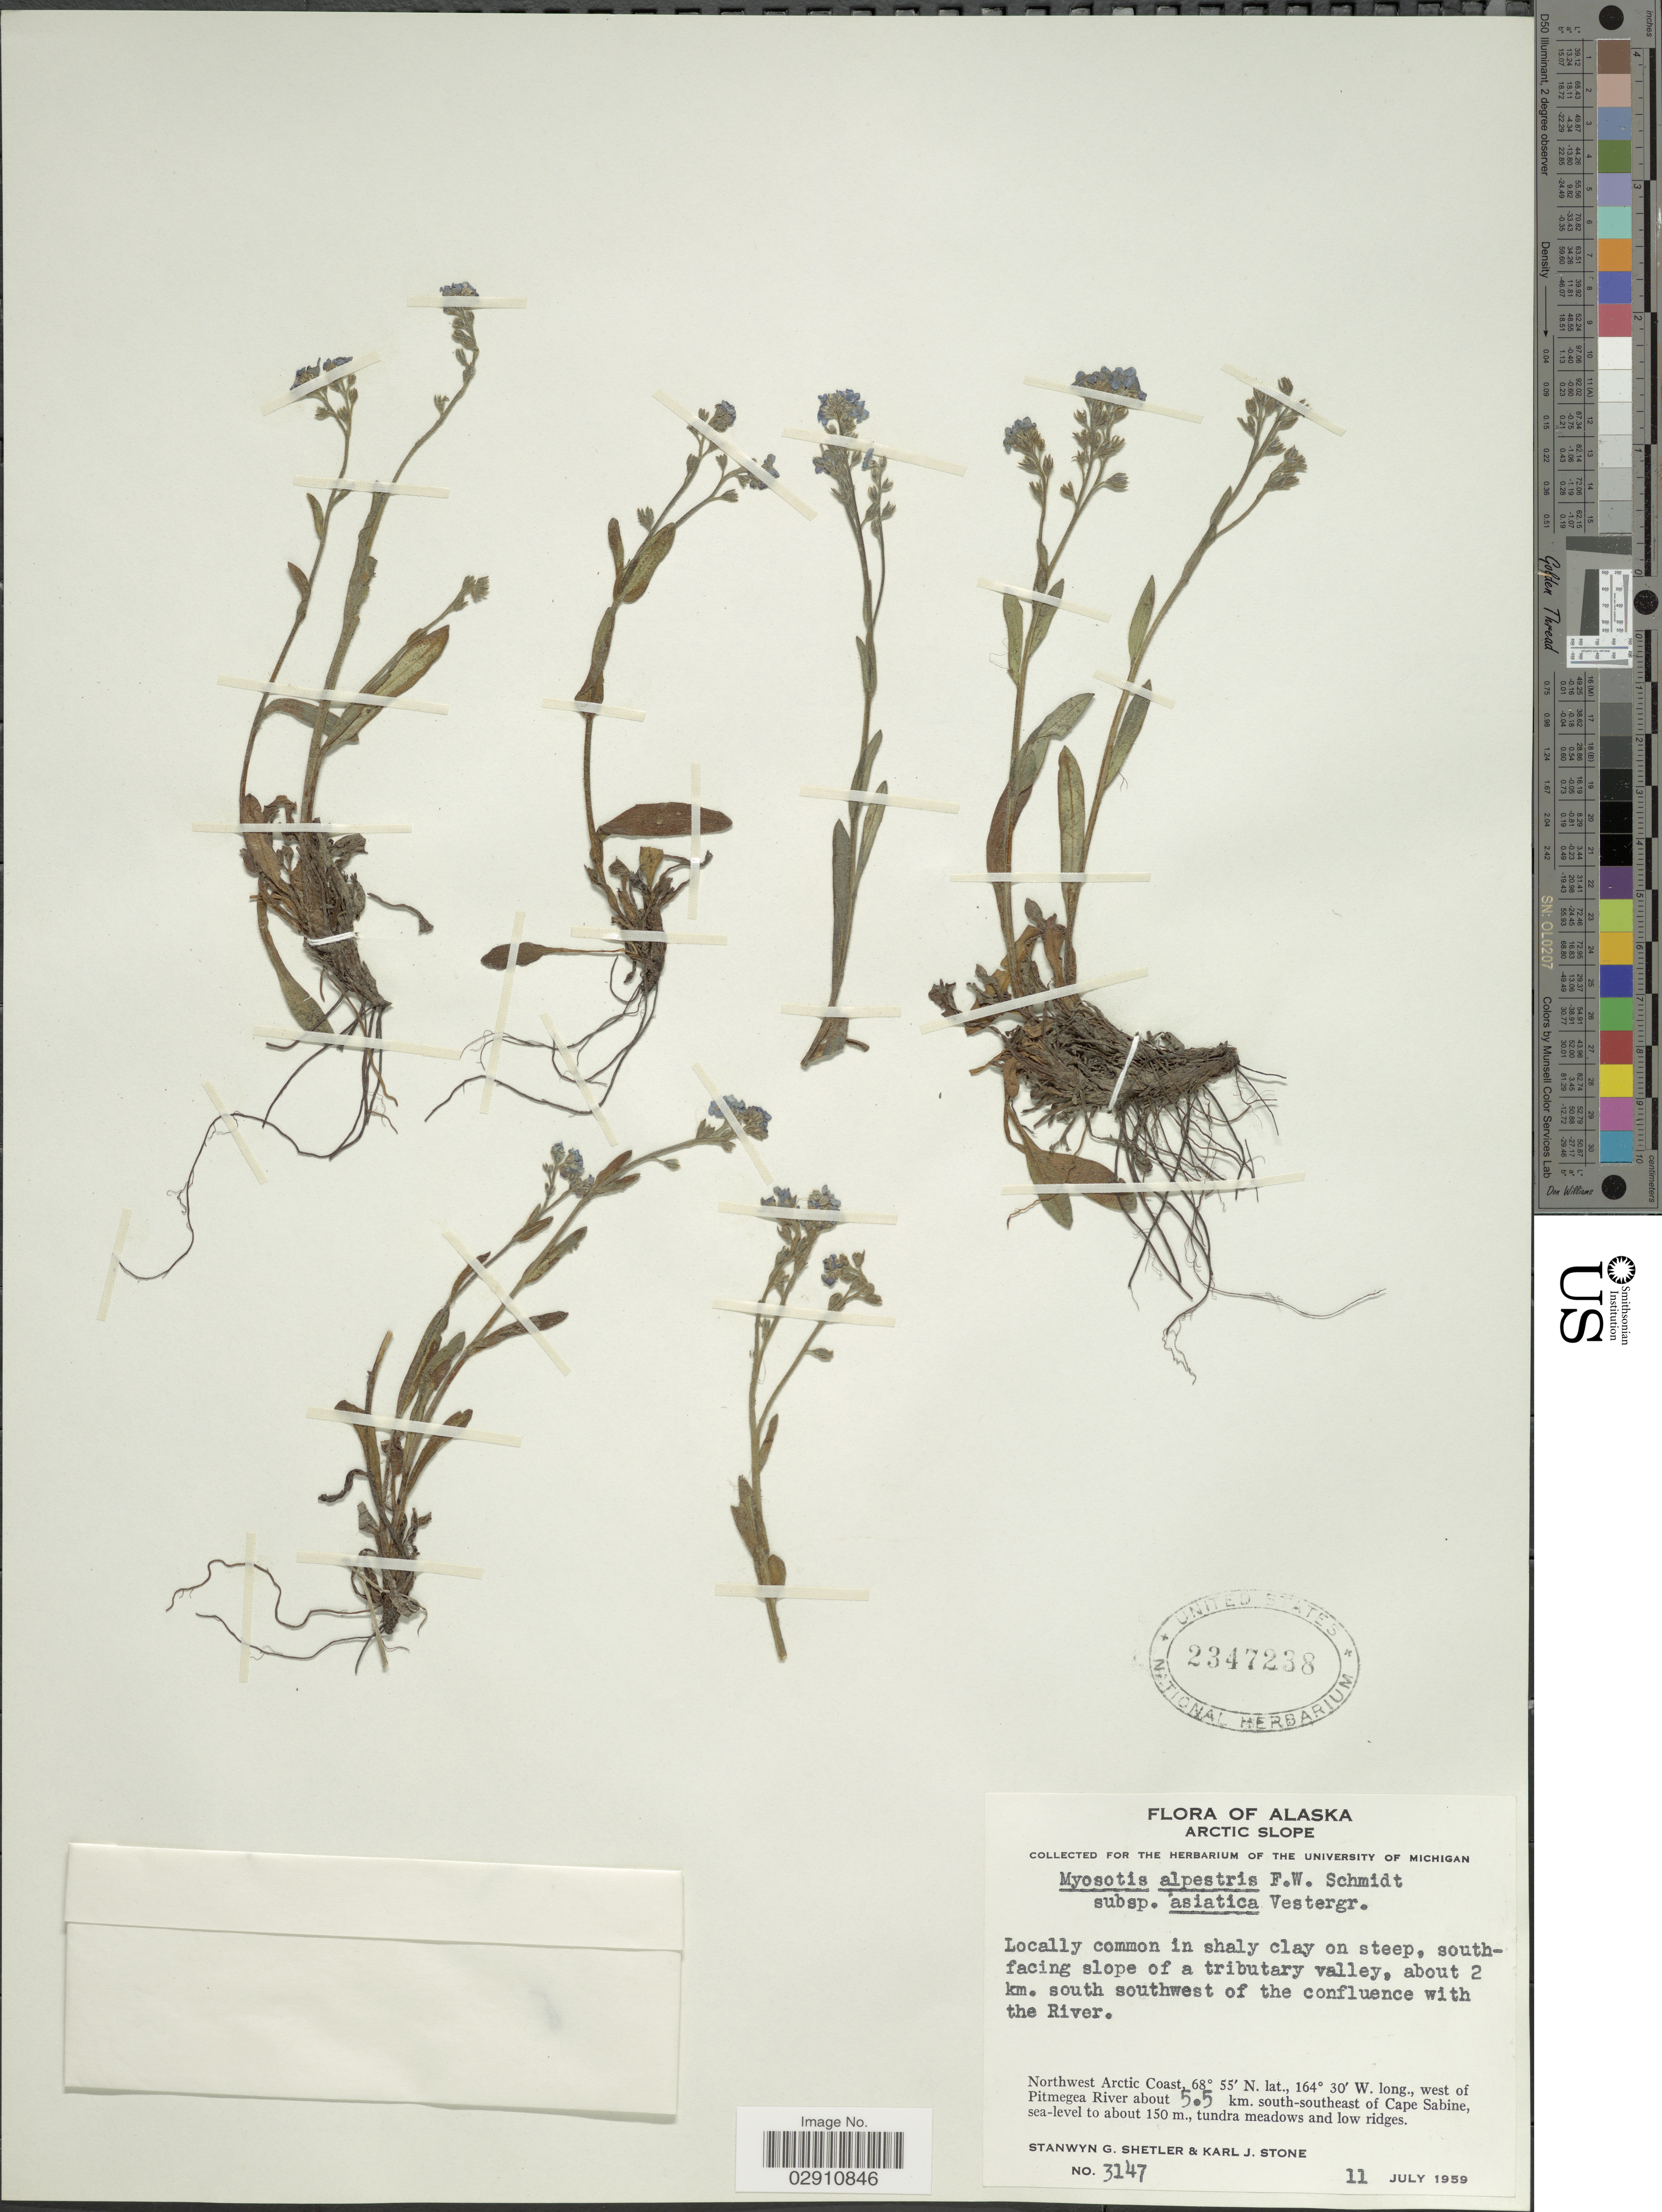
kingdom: Plantae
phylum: Tracheophyta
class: Magnoliopsida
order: Boraginales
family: Boraginaceae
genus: Myosotis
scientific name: Myosotis alpestris subsp. asiatica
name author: Vestergr.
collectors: S. Shetler & K. J. Stone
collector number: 3147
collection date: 1959-07-11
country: United States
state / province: Alaska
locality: Arctic Slope. Northwest Arctic Coast, west of Pitmegea River about 5.5 km. south-southeast of Cape Sabine.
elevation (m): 150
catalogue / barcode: US 2347238